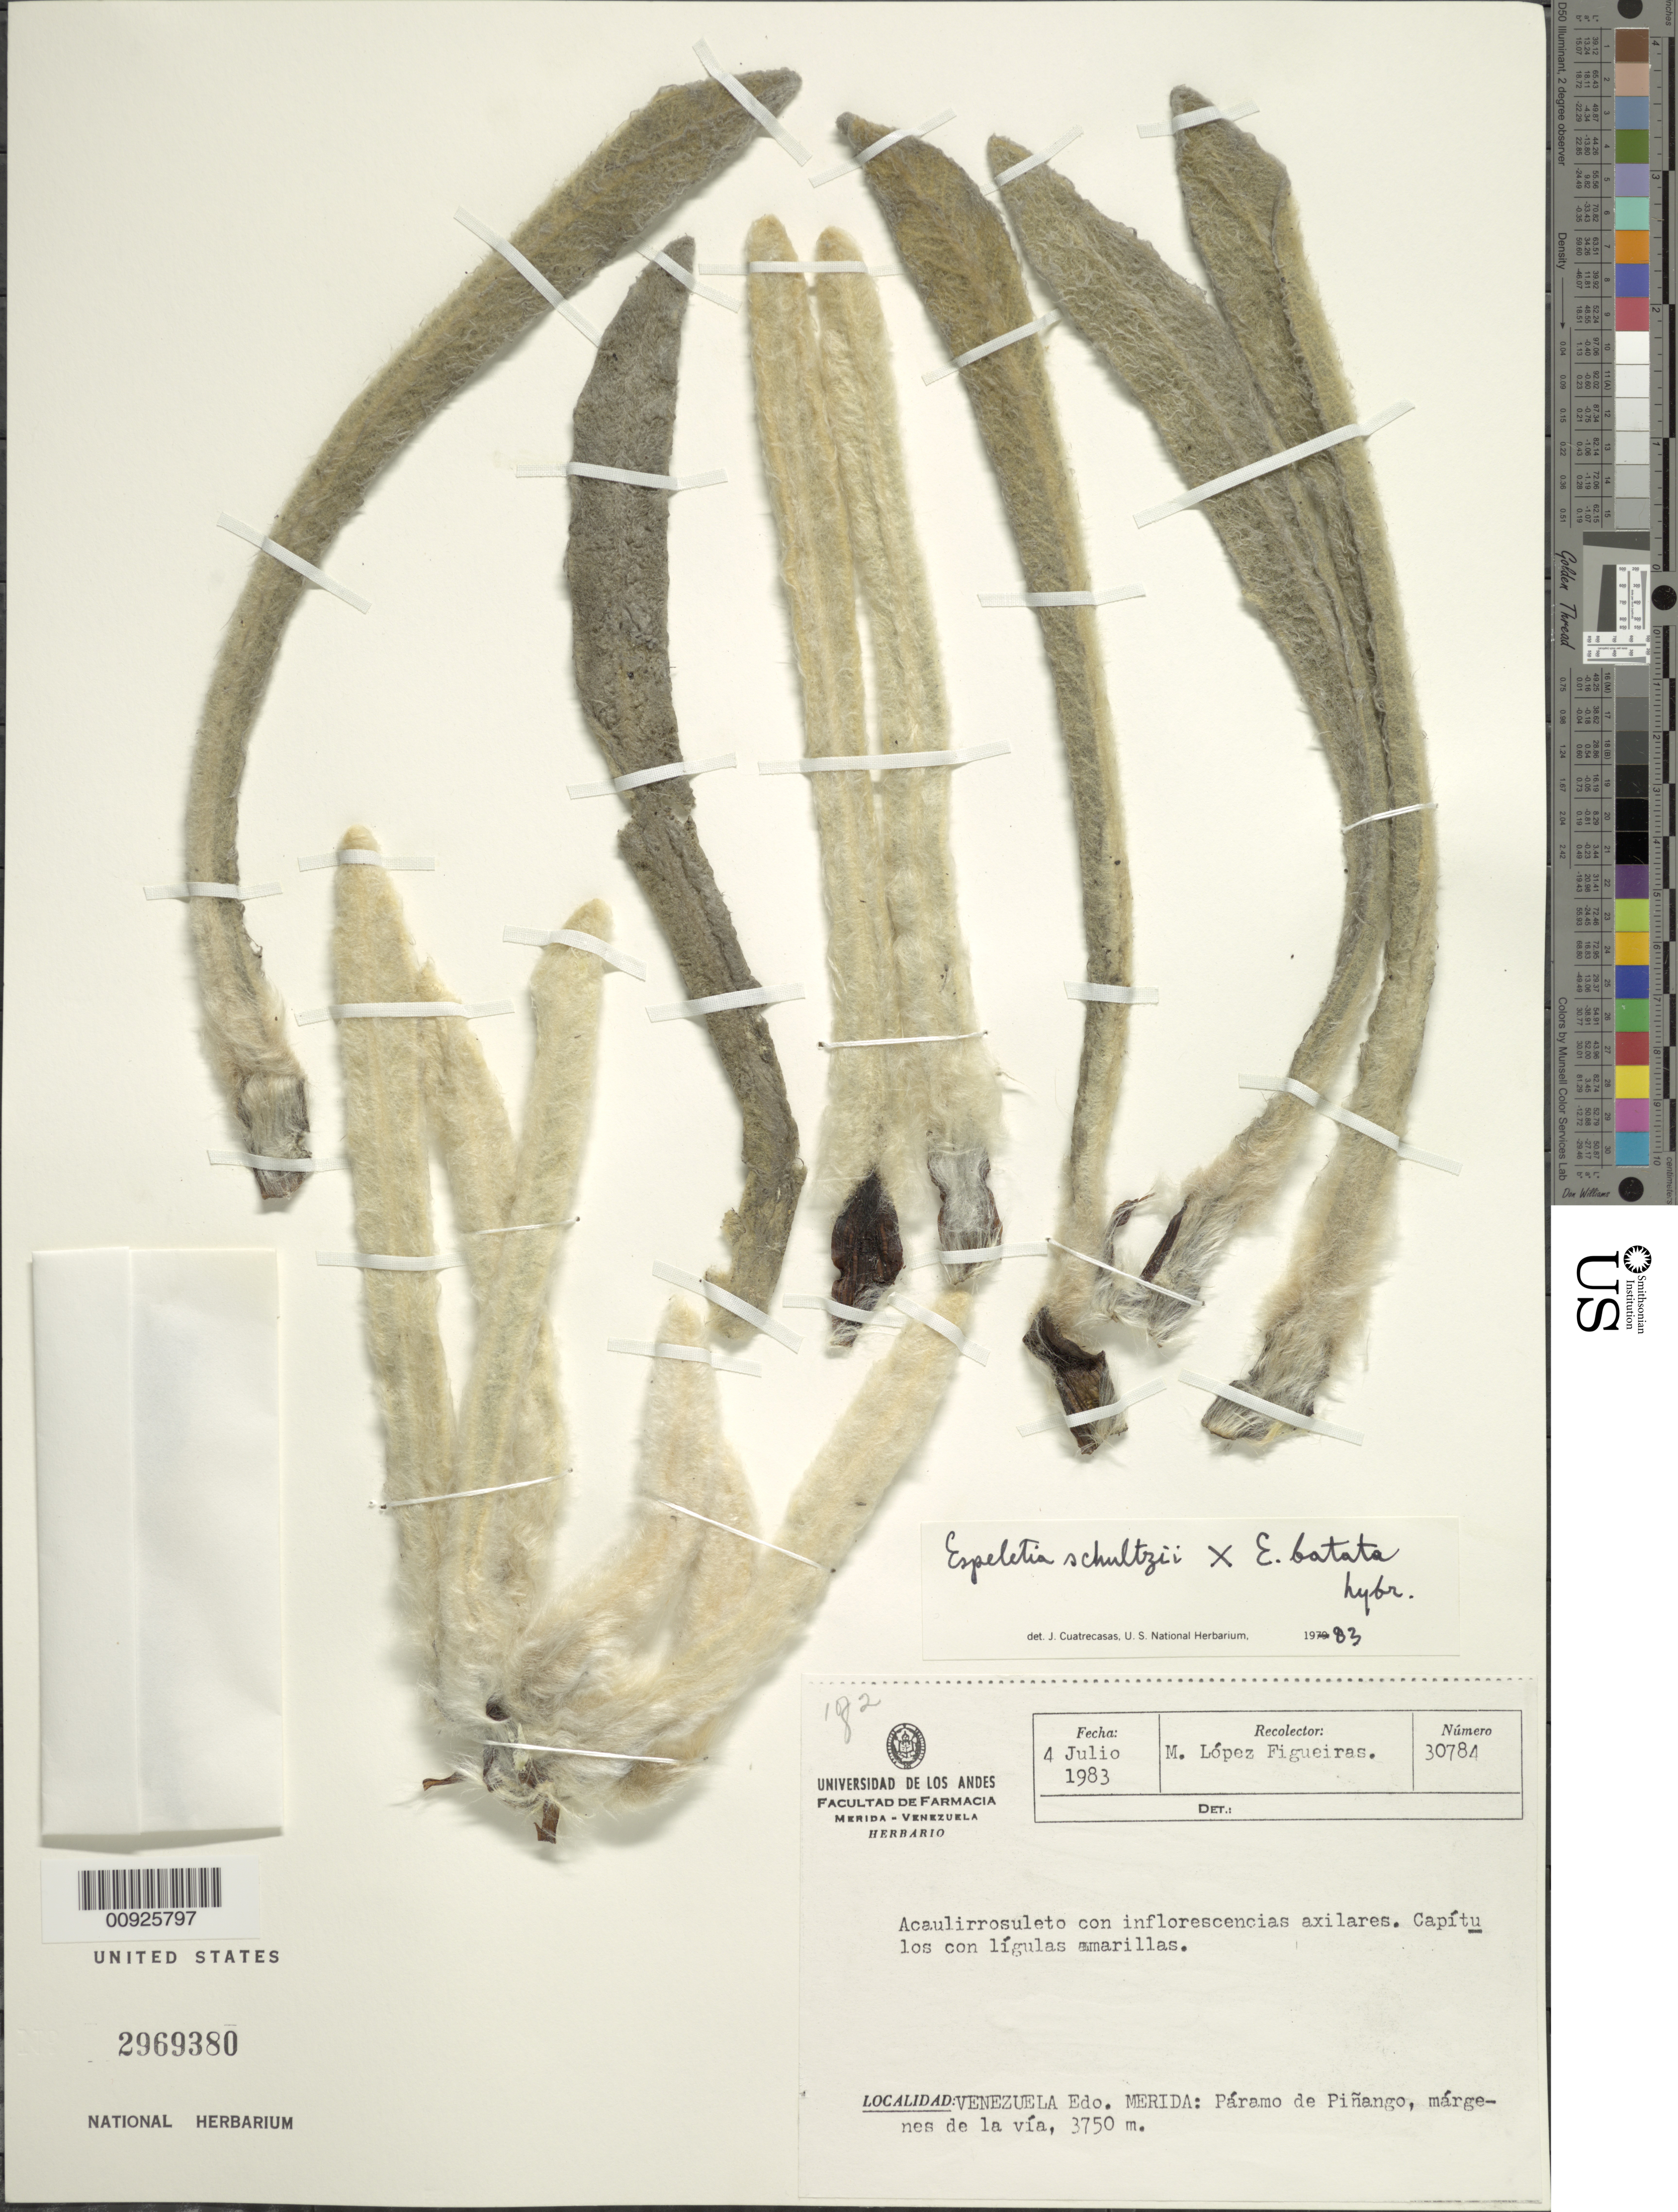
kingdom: Plantae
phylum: Tracheophyta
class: Magnoliopsida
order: Asterales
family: Asteraceae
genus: Espeletia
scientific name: Espeletia schultzii x E. batata Cuatrec.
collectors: M. López Figueiras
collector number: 30783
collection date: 1983-07-04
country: Venezuela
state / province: Mérida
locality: P. de Piñango. Páramo de Piñango, márgenes de la vía.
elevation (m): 3750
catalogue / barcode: US 2969380